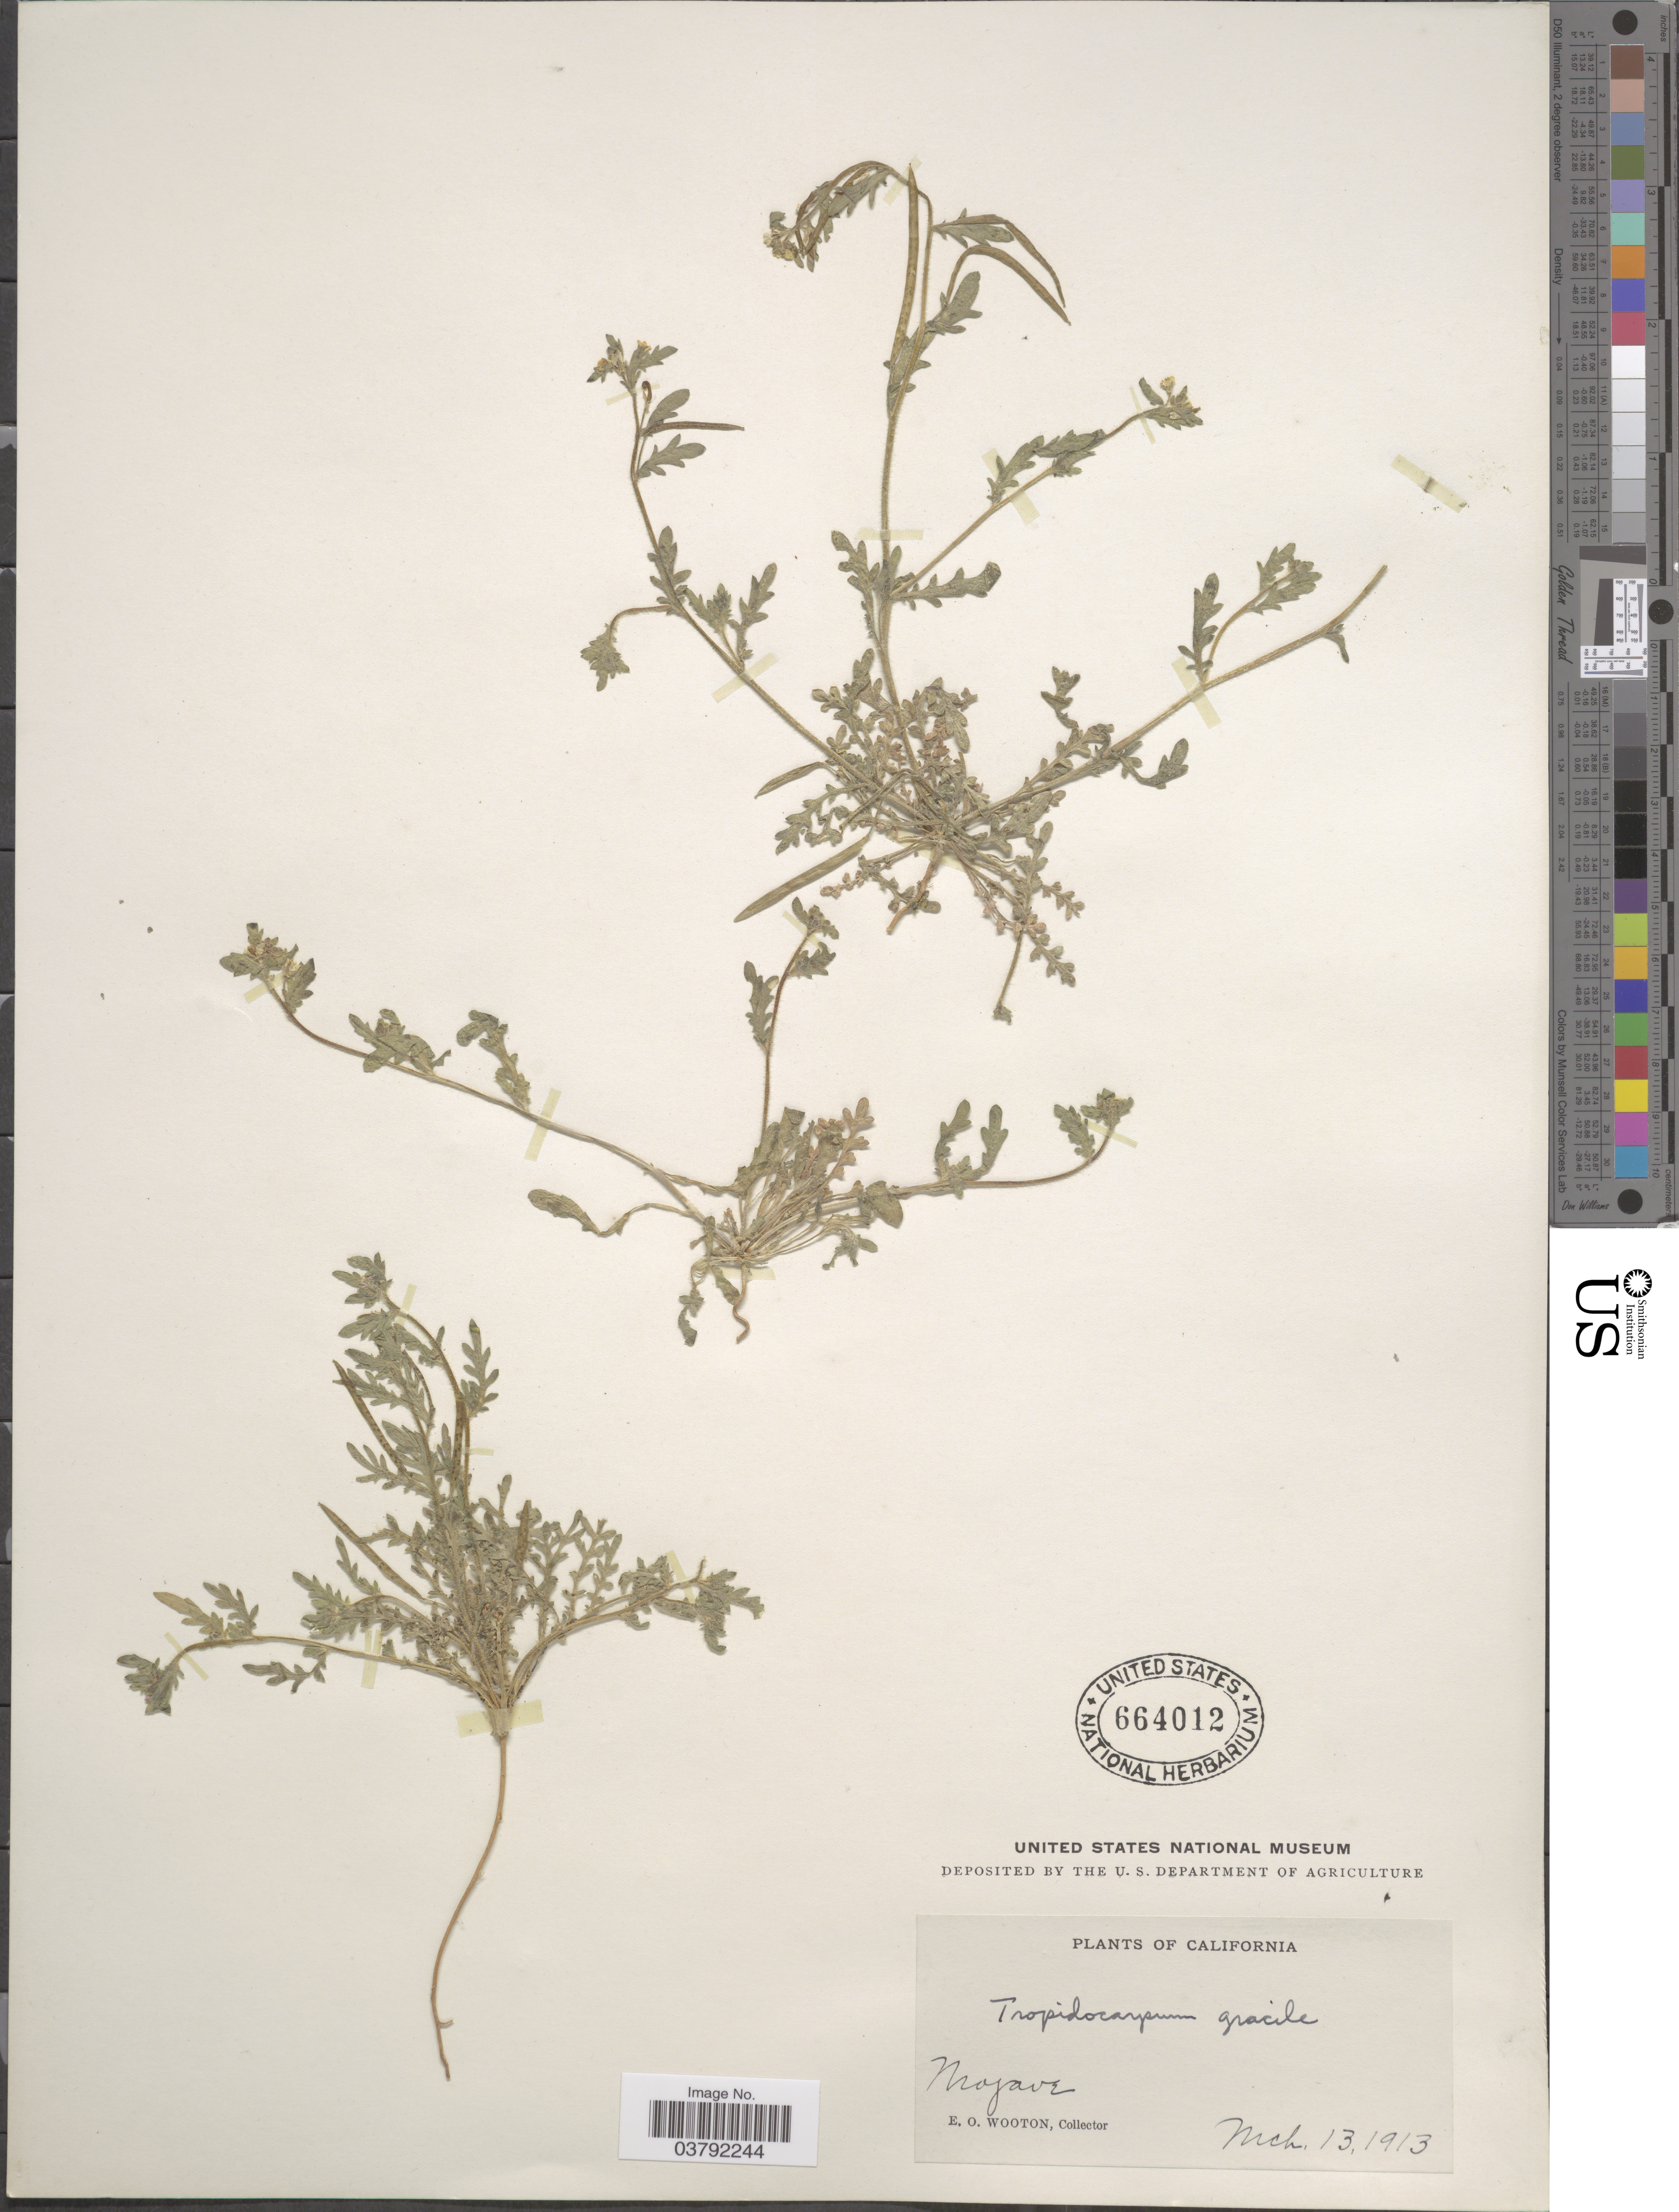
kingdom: Plantae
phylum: Tracheophyta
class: Magnoliopsida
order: Brassicales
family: Brassicaceae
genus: Tropidocarpum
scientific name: Tropidocarpum gracile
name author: Hook.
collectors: E. O. Wooton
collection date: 1913-03-13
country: United States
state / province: California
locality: Mojave.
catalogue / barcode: US 664012